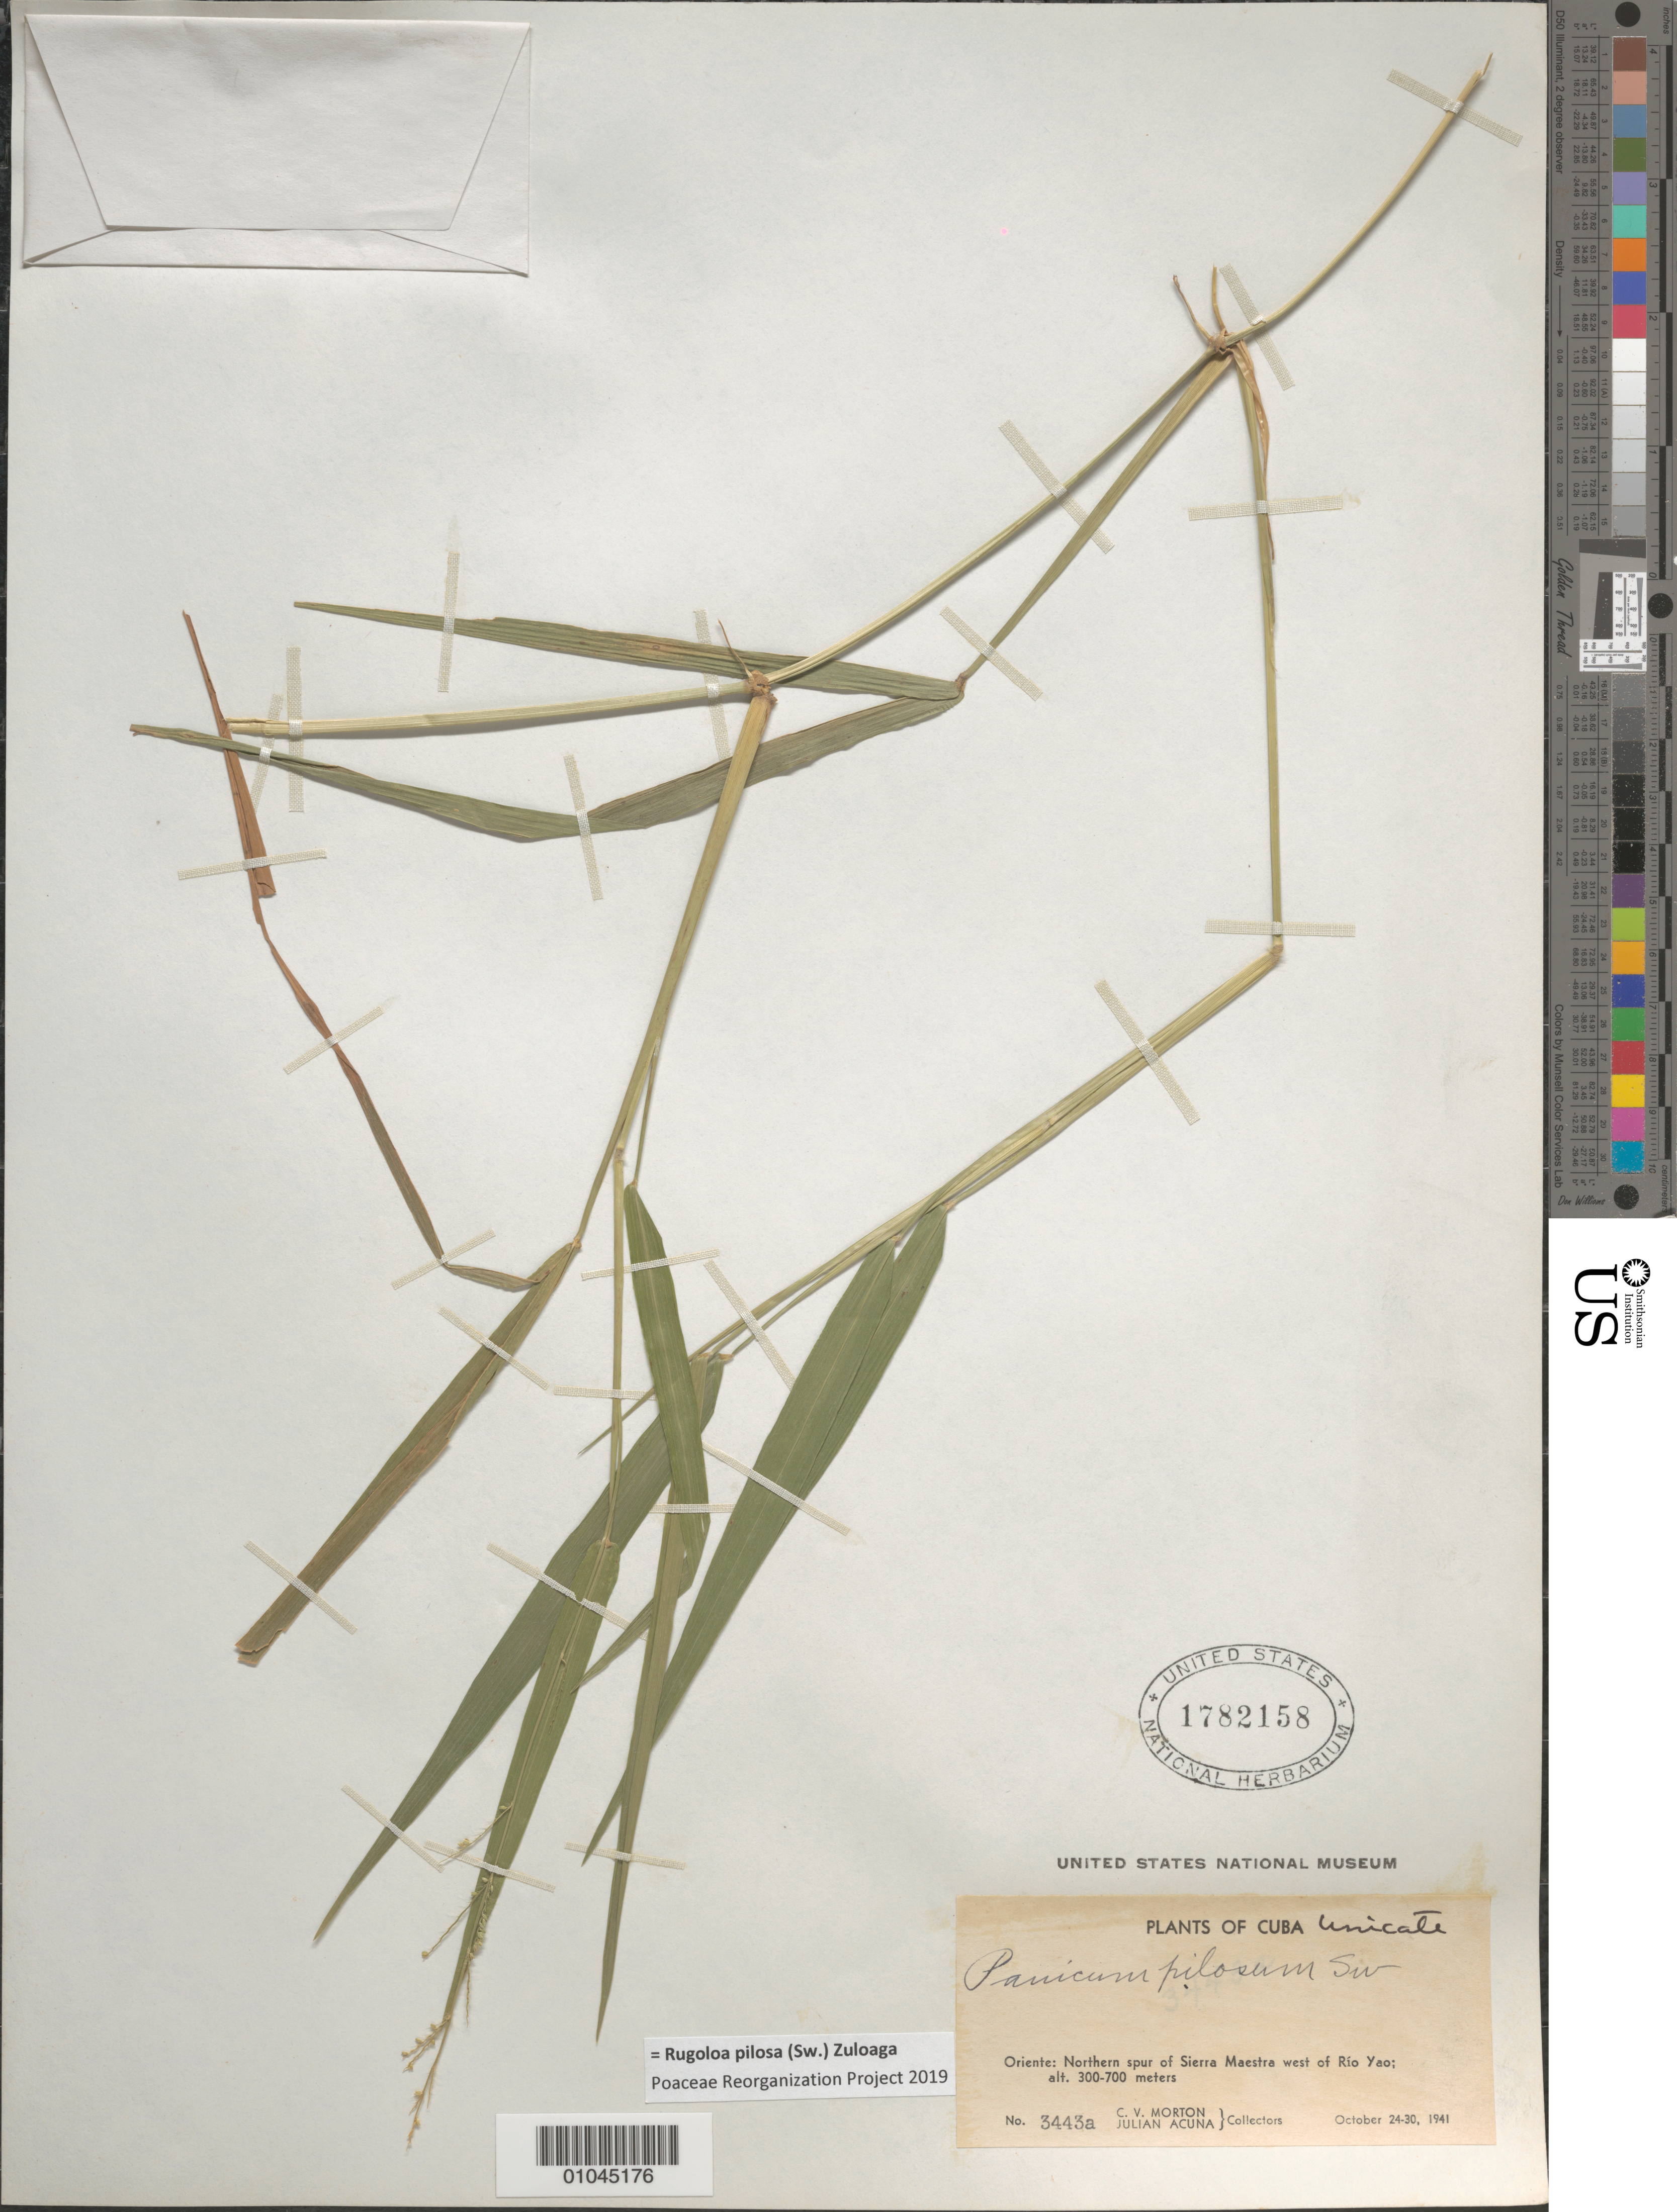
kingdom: Plantae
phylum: Tracheophyta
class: Liliopsida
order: Poales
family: Poaceae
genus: Panicum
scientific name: Panicum pilosum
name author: Sw.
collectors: C. V. Morton & J. Acuña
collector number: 3443a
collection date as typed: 24 Oct 1941 to 30 Oct 1941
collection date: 1941-10-24/1941-10-30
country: Cuba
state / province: Oriente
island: Cuba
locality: Northern spur of Sierra Maestra, W of Rio Yao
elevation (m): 300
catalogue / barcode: US 1782158